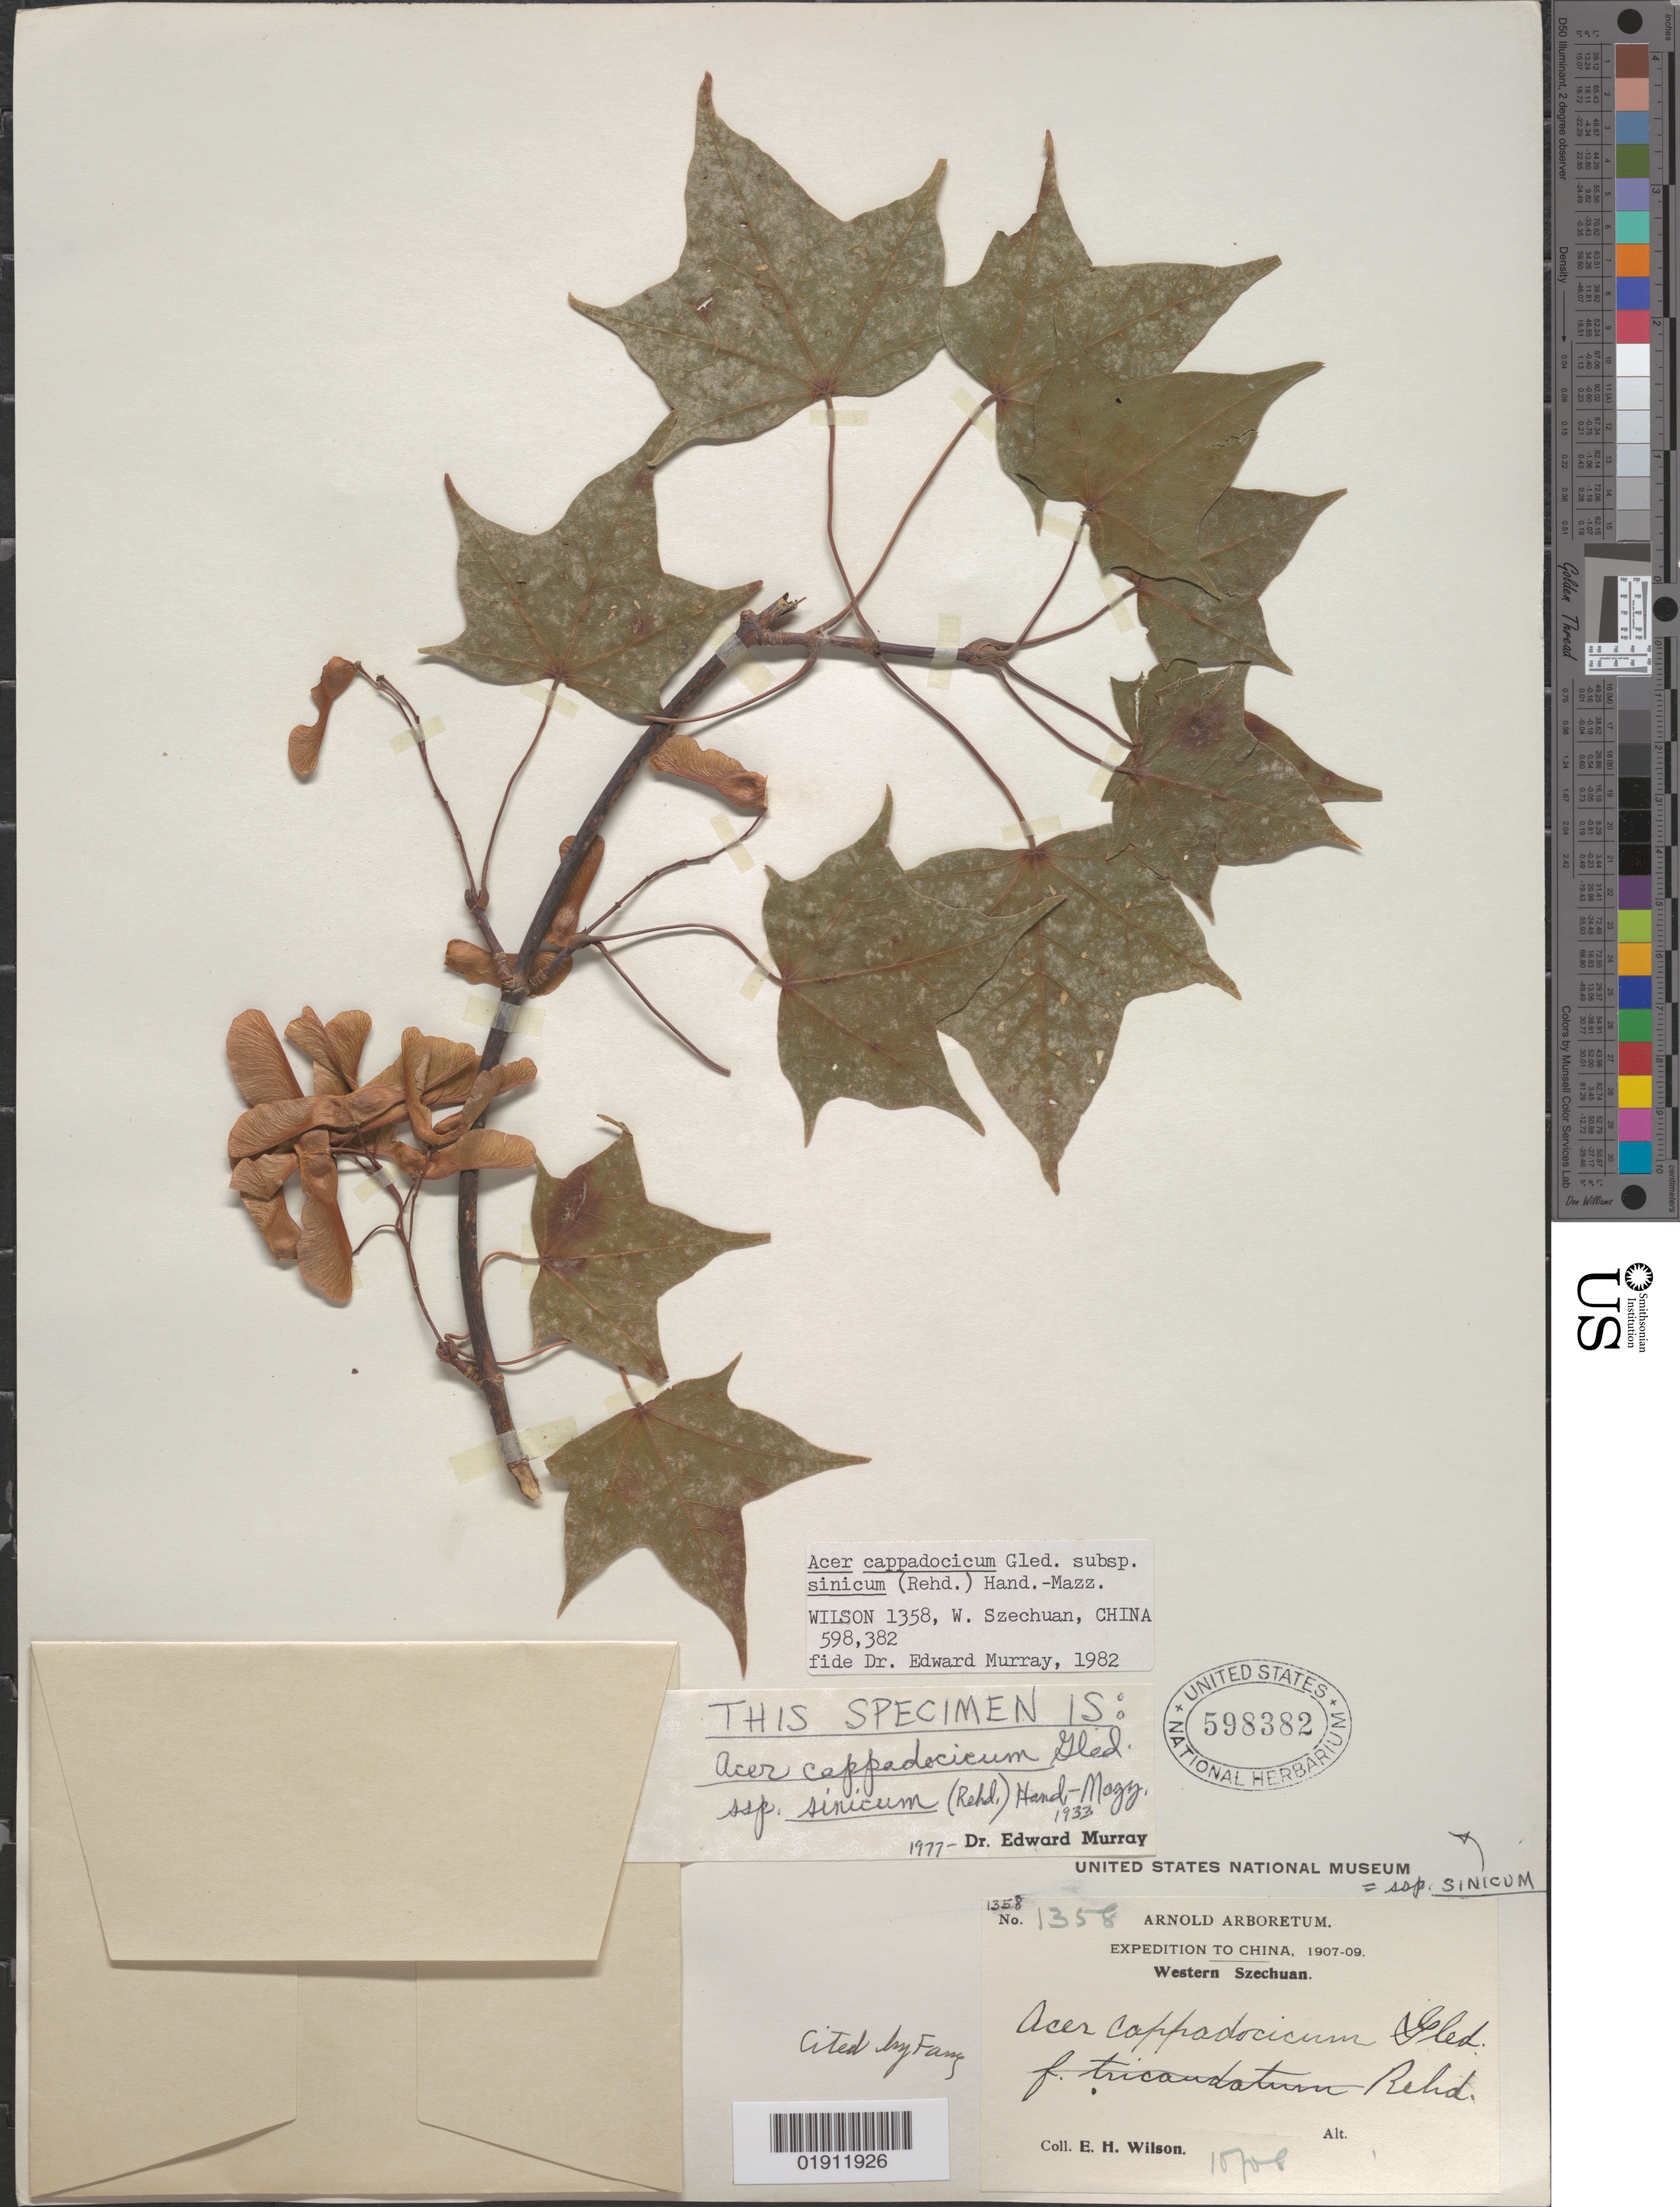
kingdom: Plantae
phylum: Tracheophyta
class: Magnoliopsida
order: Sapindales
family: Sapindaceae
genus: Acer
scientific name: Acer cappadocicum subsp. sinicum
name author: (Rehder) Hand.-Mazz.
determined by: Murray, Edward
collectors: E. H. Wilson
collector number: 1358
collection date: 1908-10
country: China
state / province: Sichuan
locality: Western Szechuan [Sichuan]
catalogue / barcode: US 598382